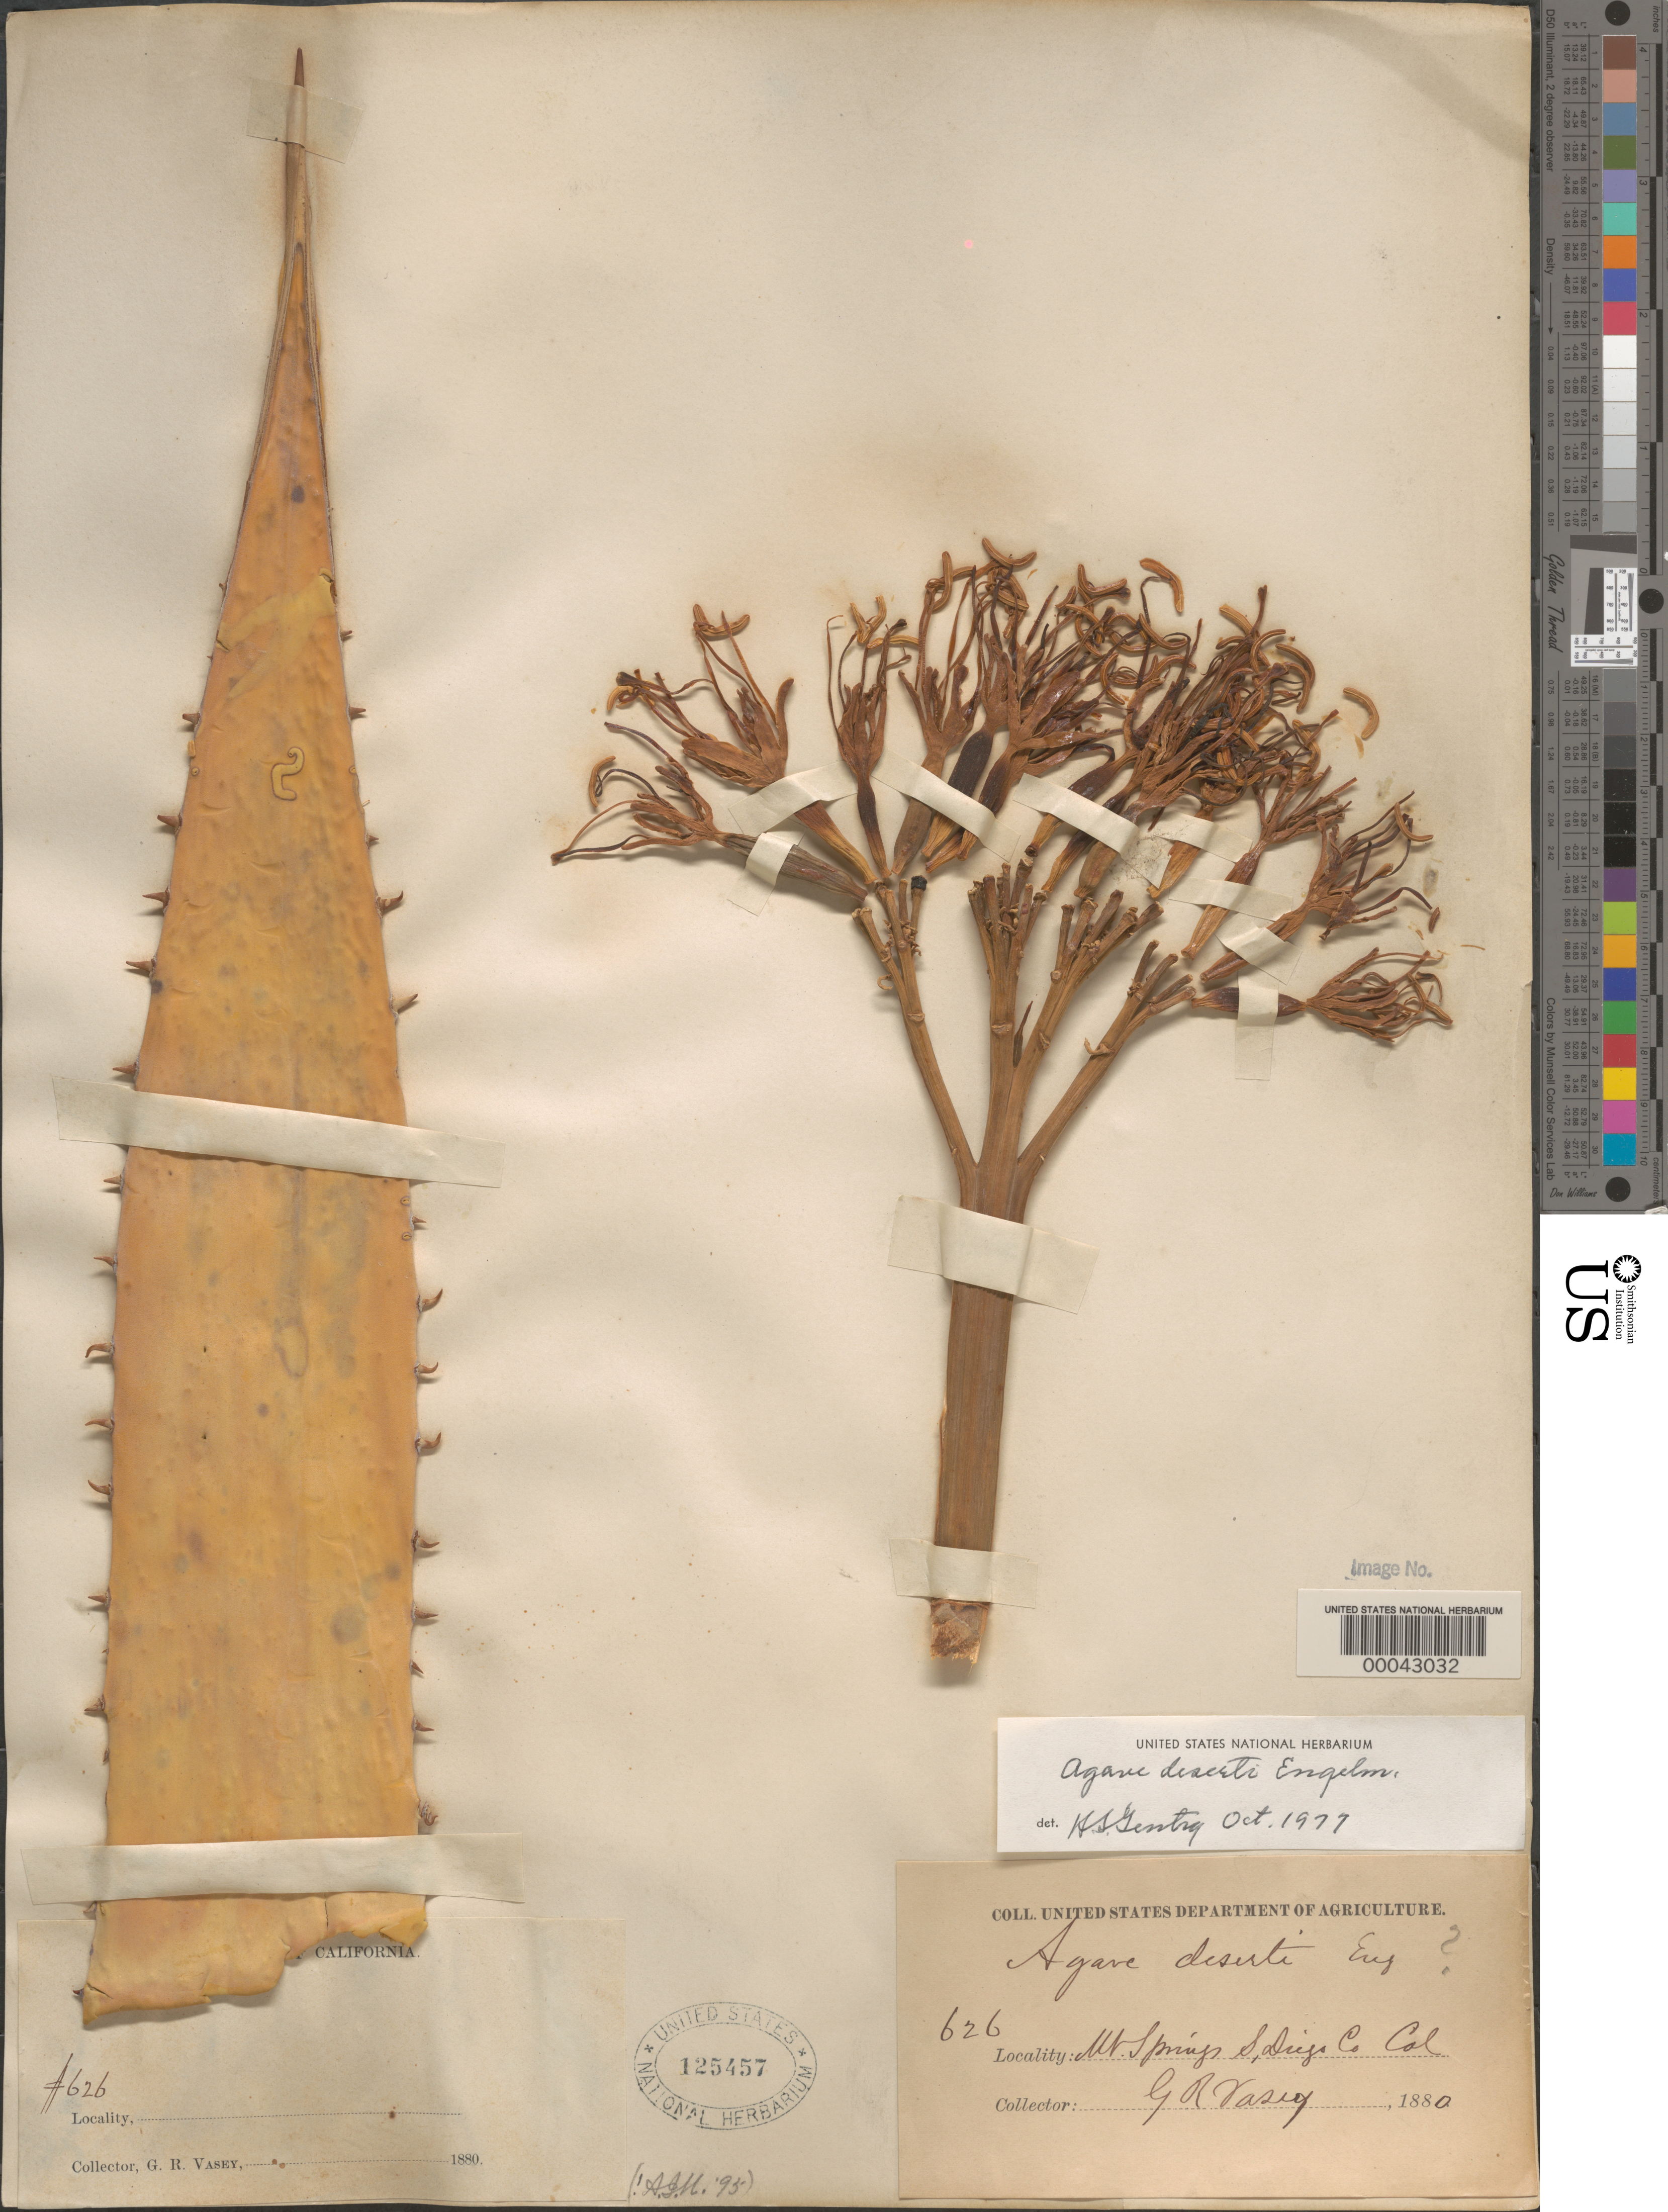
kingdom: Plantae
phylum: Tracheophyta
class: Liliopsida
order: Asparagales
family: Asparagaceae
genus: Agave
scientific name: Agave deserti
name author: Engelm.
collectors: G. R. Vasey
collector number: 626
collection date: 1880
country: United States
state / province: California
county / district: San Diego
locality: Mt. Springs, S. Diego Co.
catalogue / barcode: US 125457